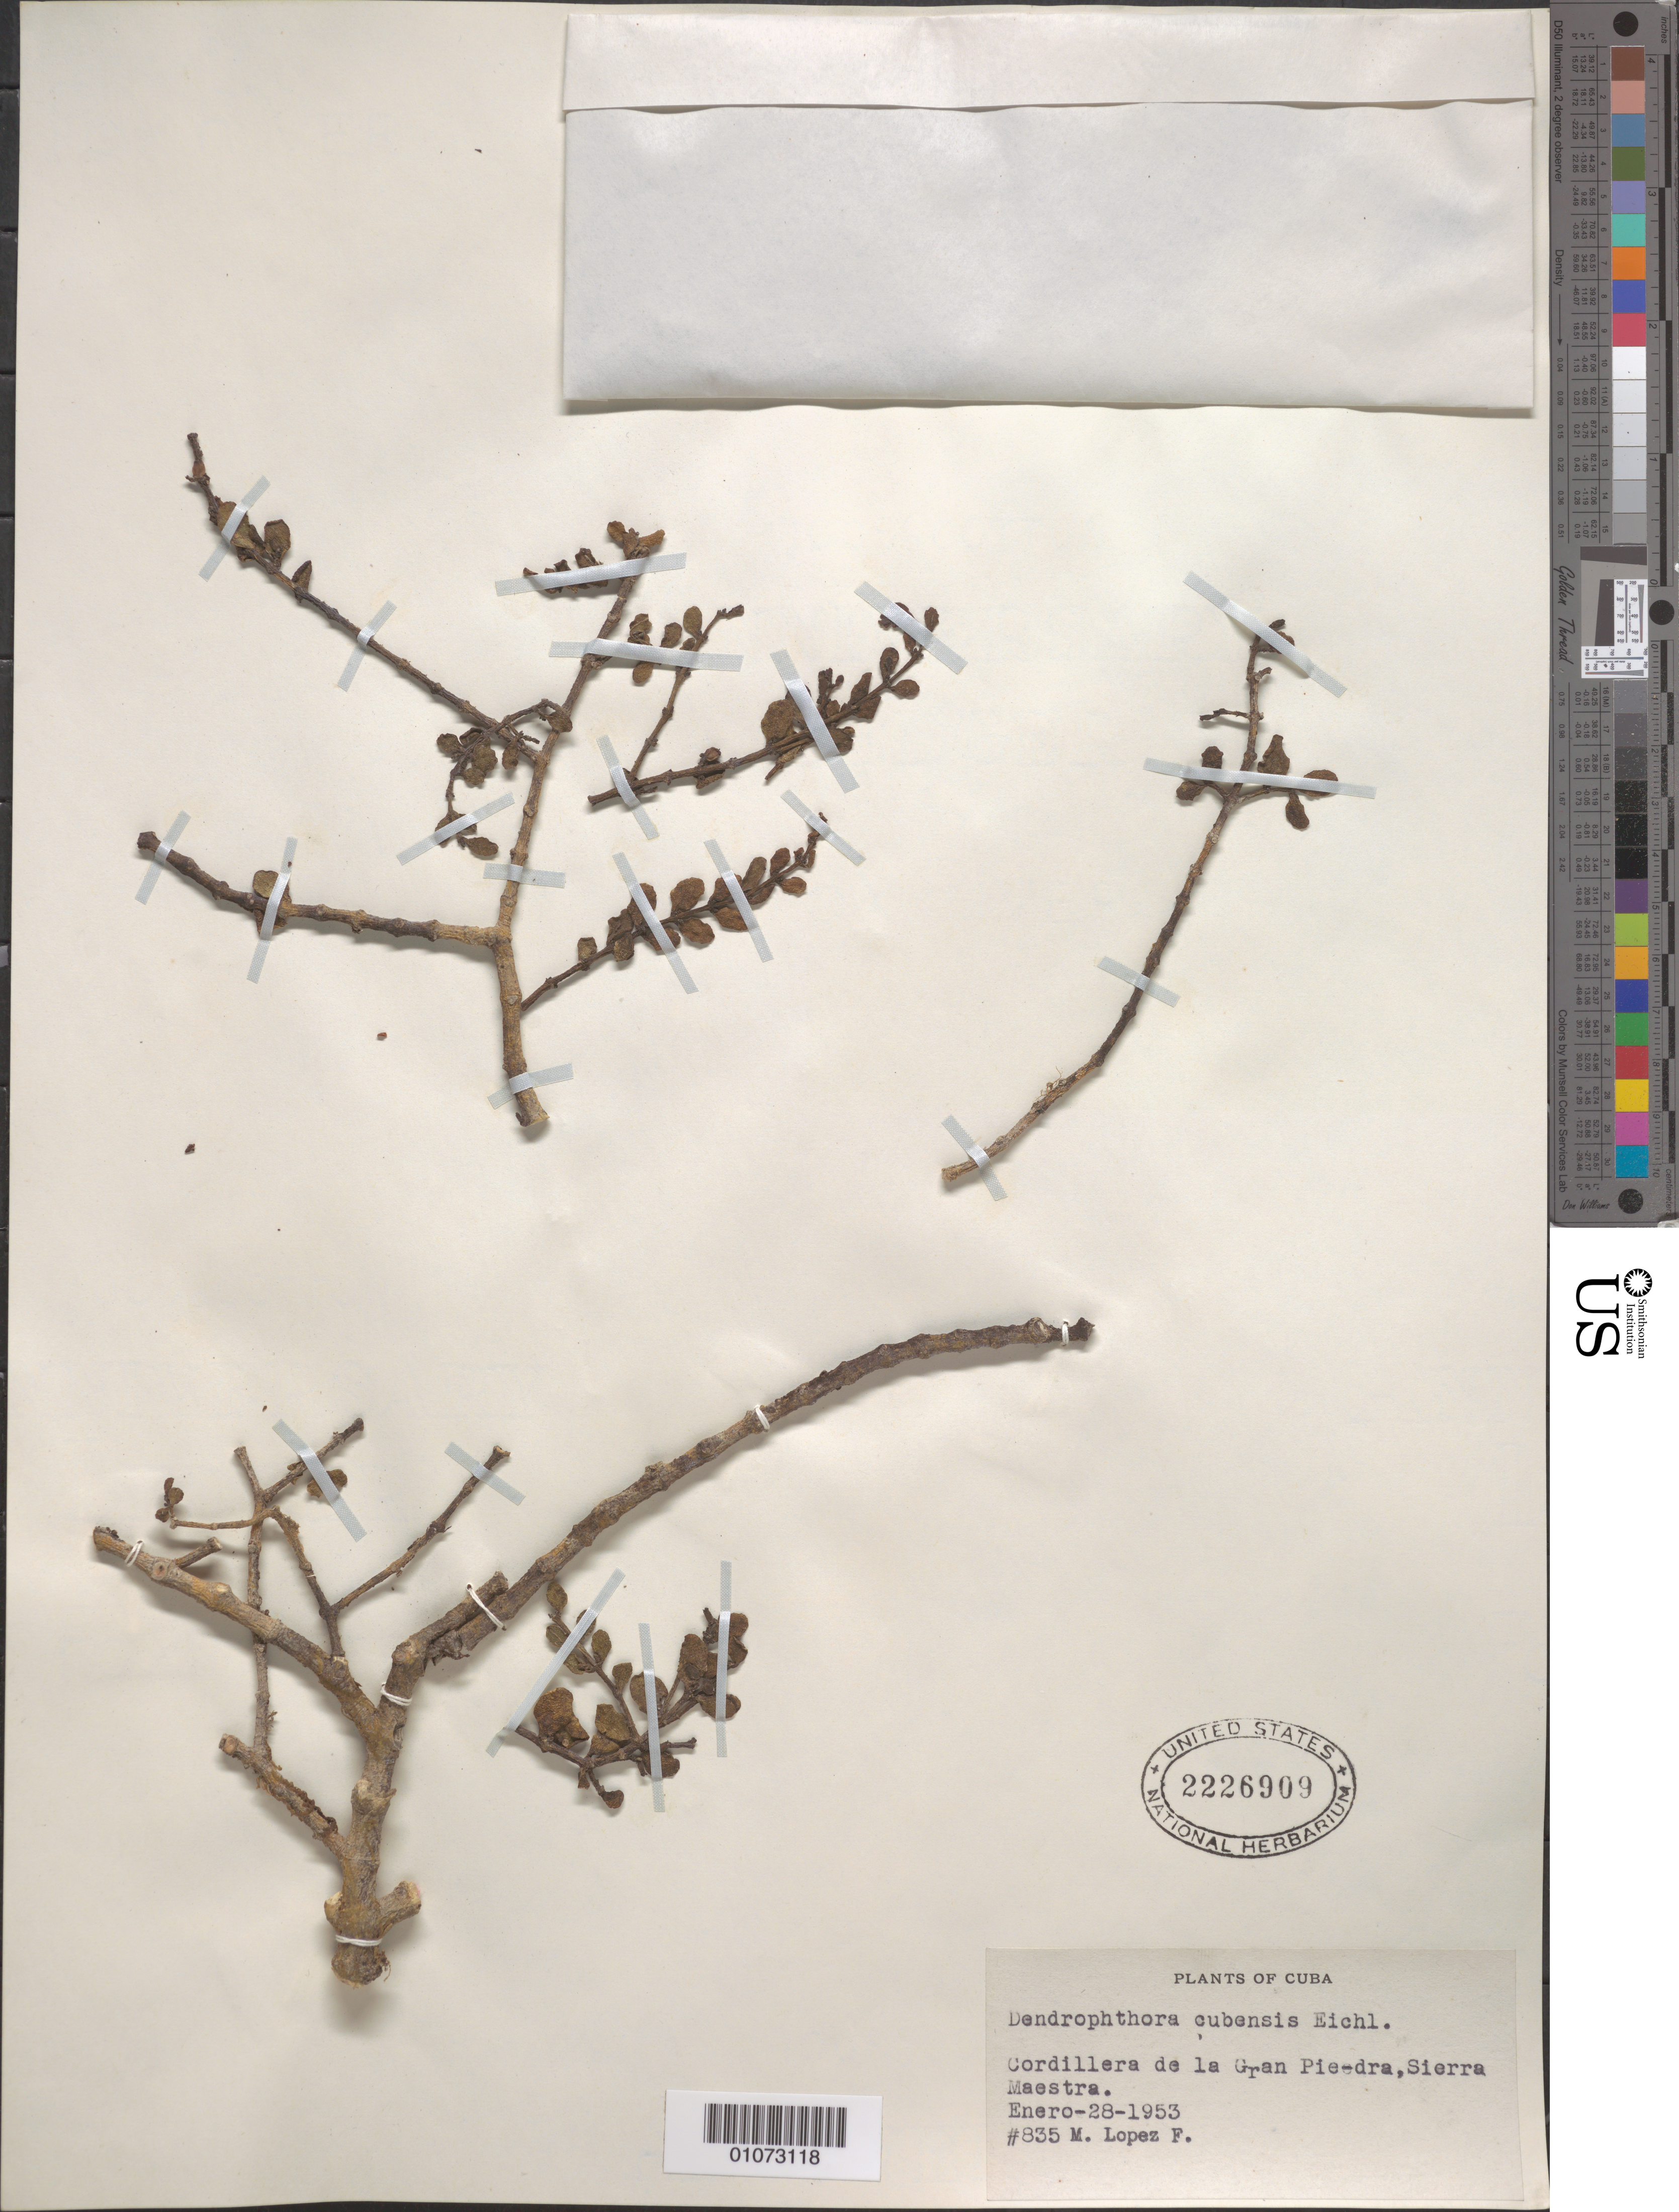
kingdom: Plantae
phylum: Tracheophyta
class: Magnoliopsida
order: Santalales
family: Viscaceae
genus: Dendrophthora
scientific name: Dendrophthora cubensis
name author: Eichler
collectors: M. López Figueiras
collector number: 835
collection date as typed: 20 Jan 1953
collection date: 1953-01-20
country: Cuba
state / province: Santiago de Cuba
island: Cuba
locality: Cordillera de la Gran Piedra, Sierra Maestra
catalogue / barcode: US 2226909